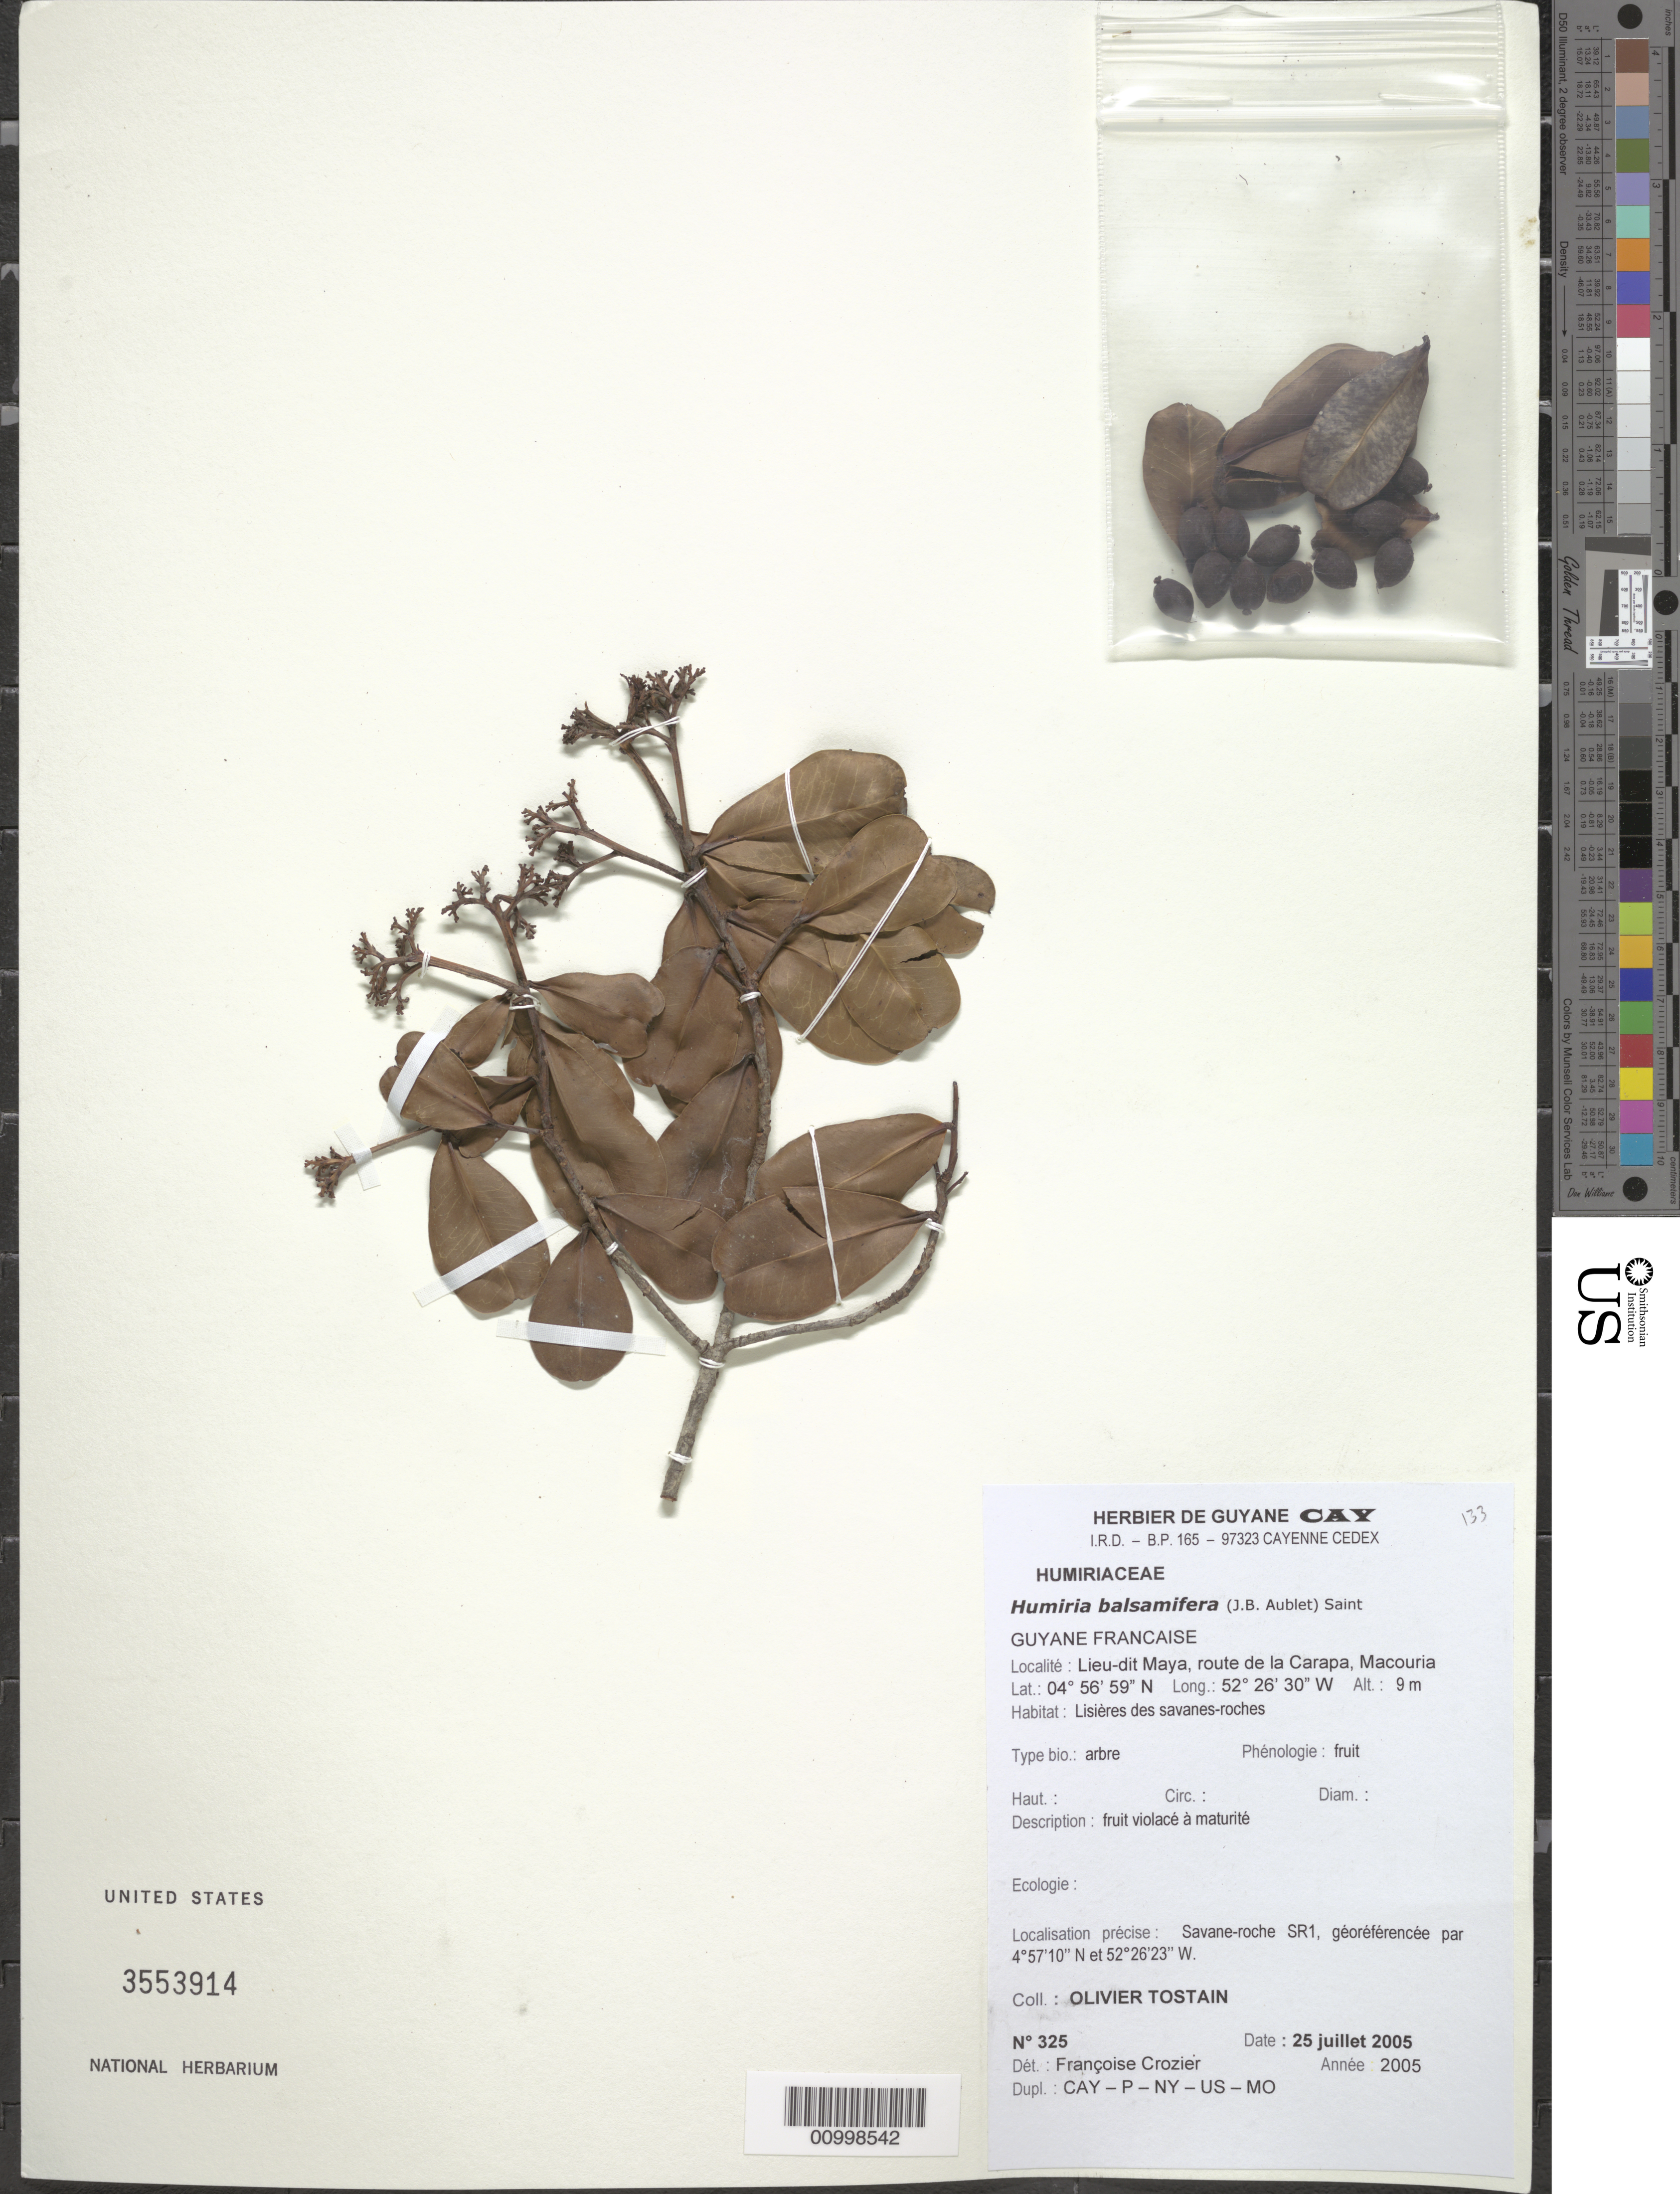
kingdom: Plantae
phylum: Tracheophyta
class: Magnoliopsida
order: Malpighiales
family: Humiriaceae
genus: Humiria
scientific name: Humiria balsamifera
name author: Aubl.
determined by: Crozier, F.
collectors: O. Tostain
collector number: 325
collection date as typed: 25-Jul-05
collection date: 2005-07-25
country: French Guiana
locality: Lieu-dit Maya, route de la Carapa, Macouria. Savane-roche SR1, georeference par 4º57'10"N et 52º26'23"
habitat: Lisieres des savanes-roches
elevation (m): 9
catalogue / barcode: US 3553914